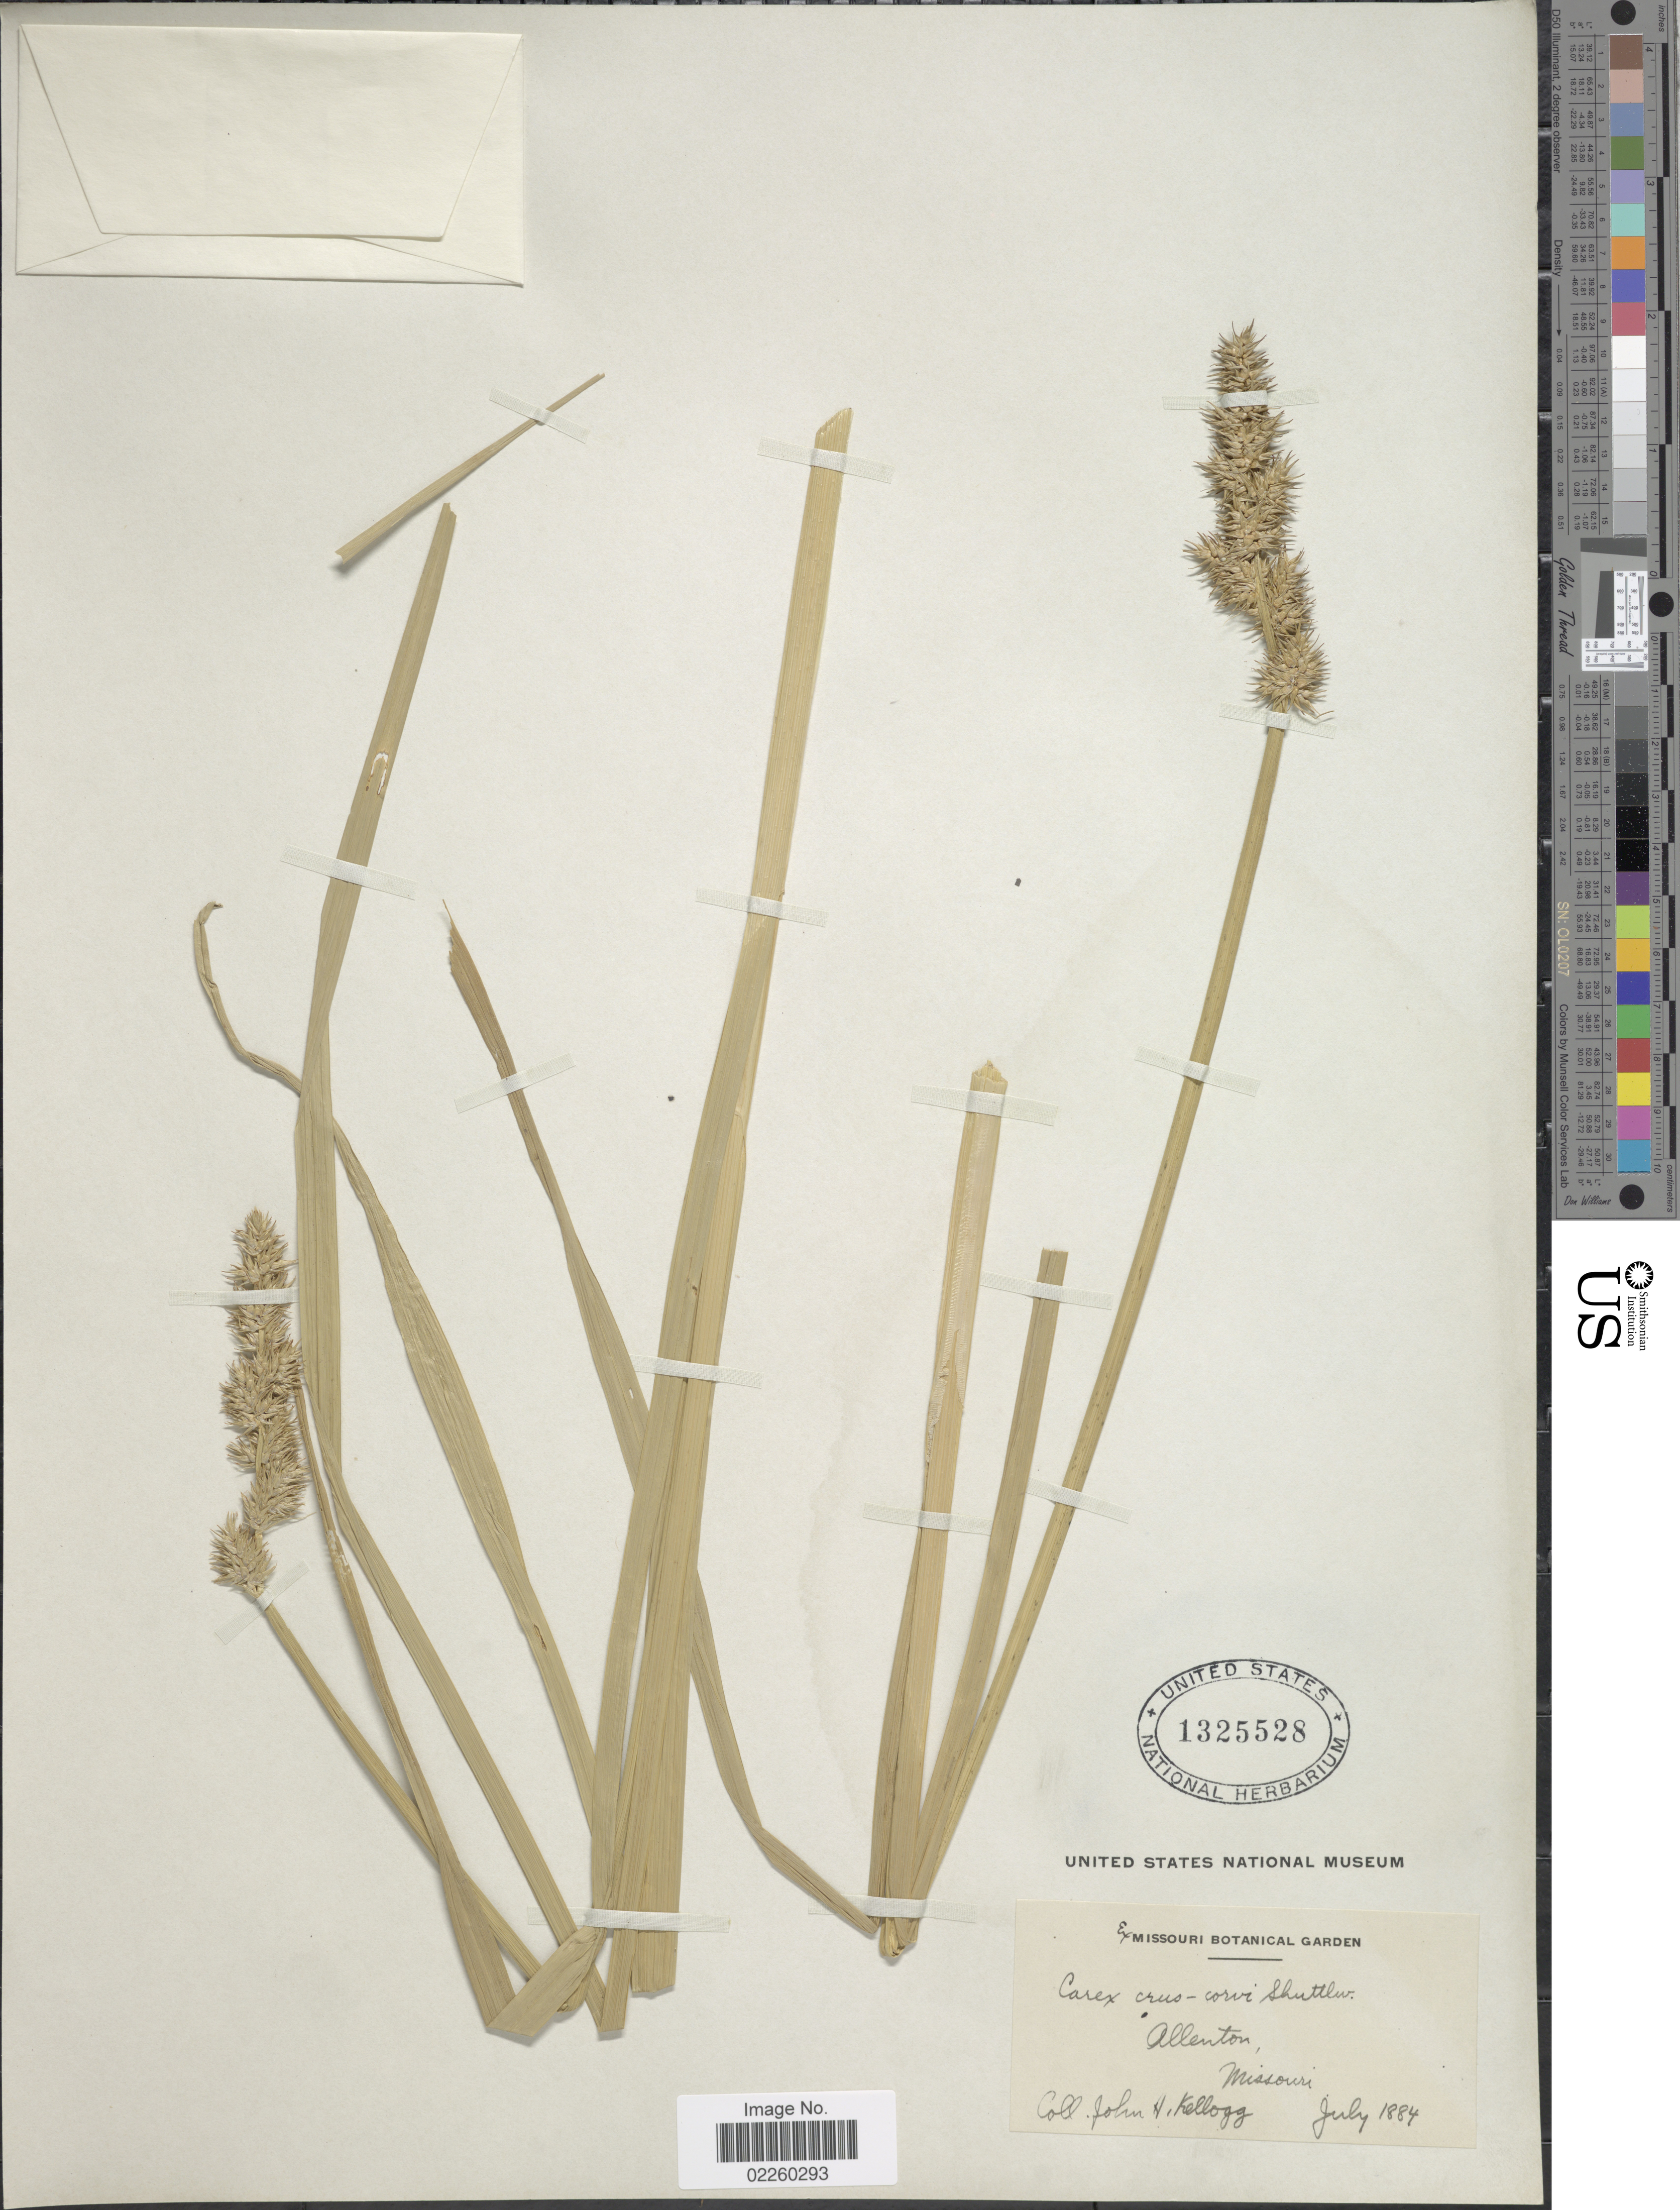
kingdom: Plantae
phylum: Tracheophyta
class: Liliopsida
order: Poales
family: Cyperaceae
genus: Carex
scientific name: Carex crus-corvi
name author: Shuttlew. ex Kunze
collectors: J. H. Kellogg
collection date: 1884-07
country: United States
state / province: Missouri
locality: Allenton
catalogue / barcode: US 1325528